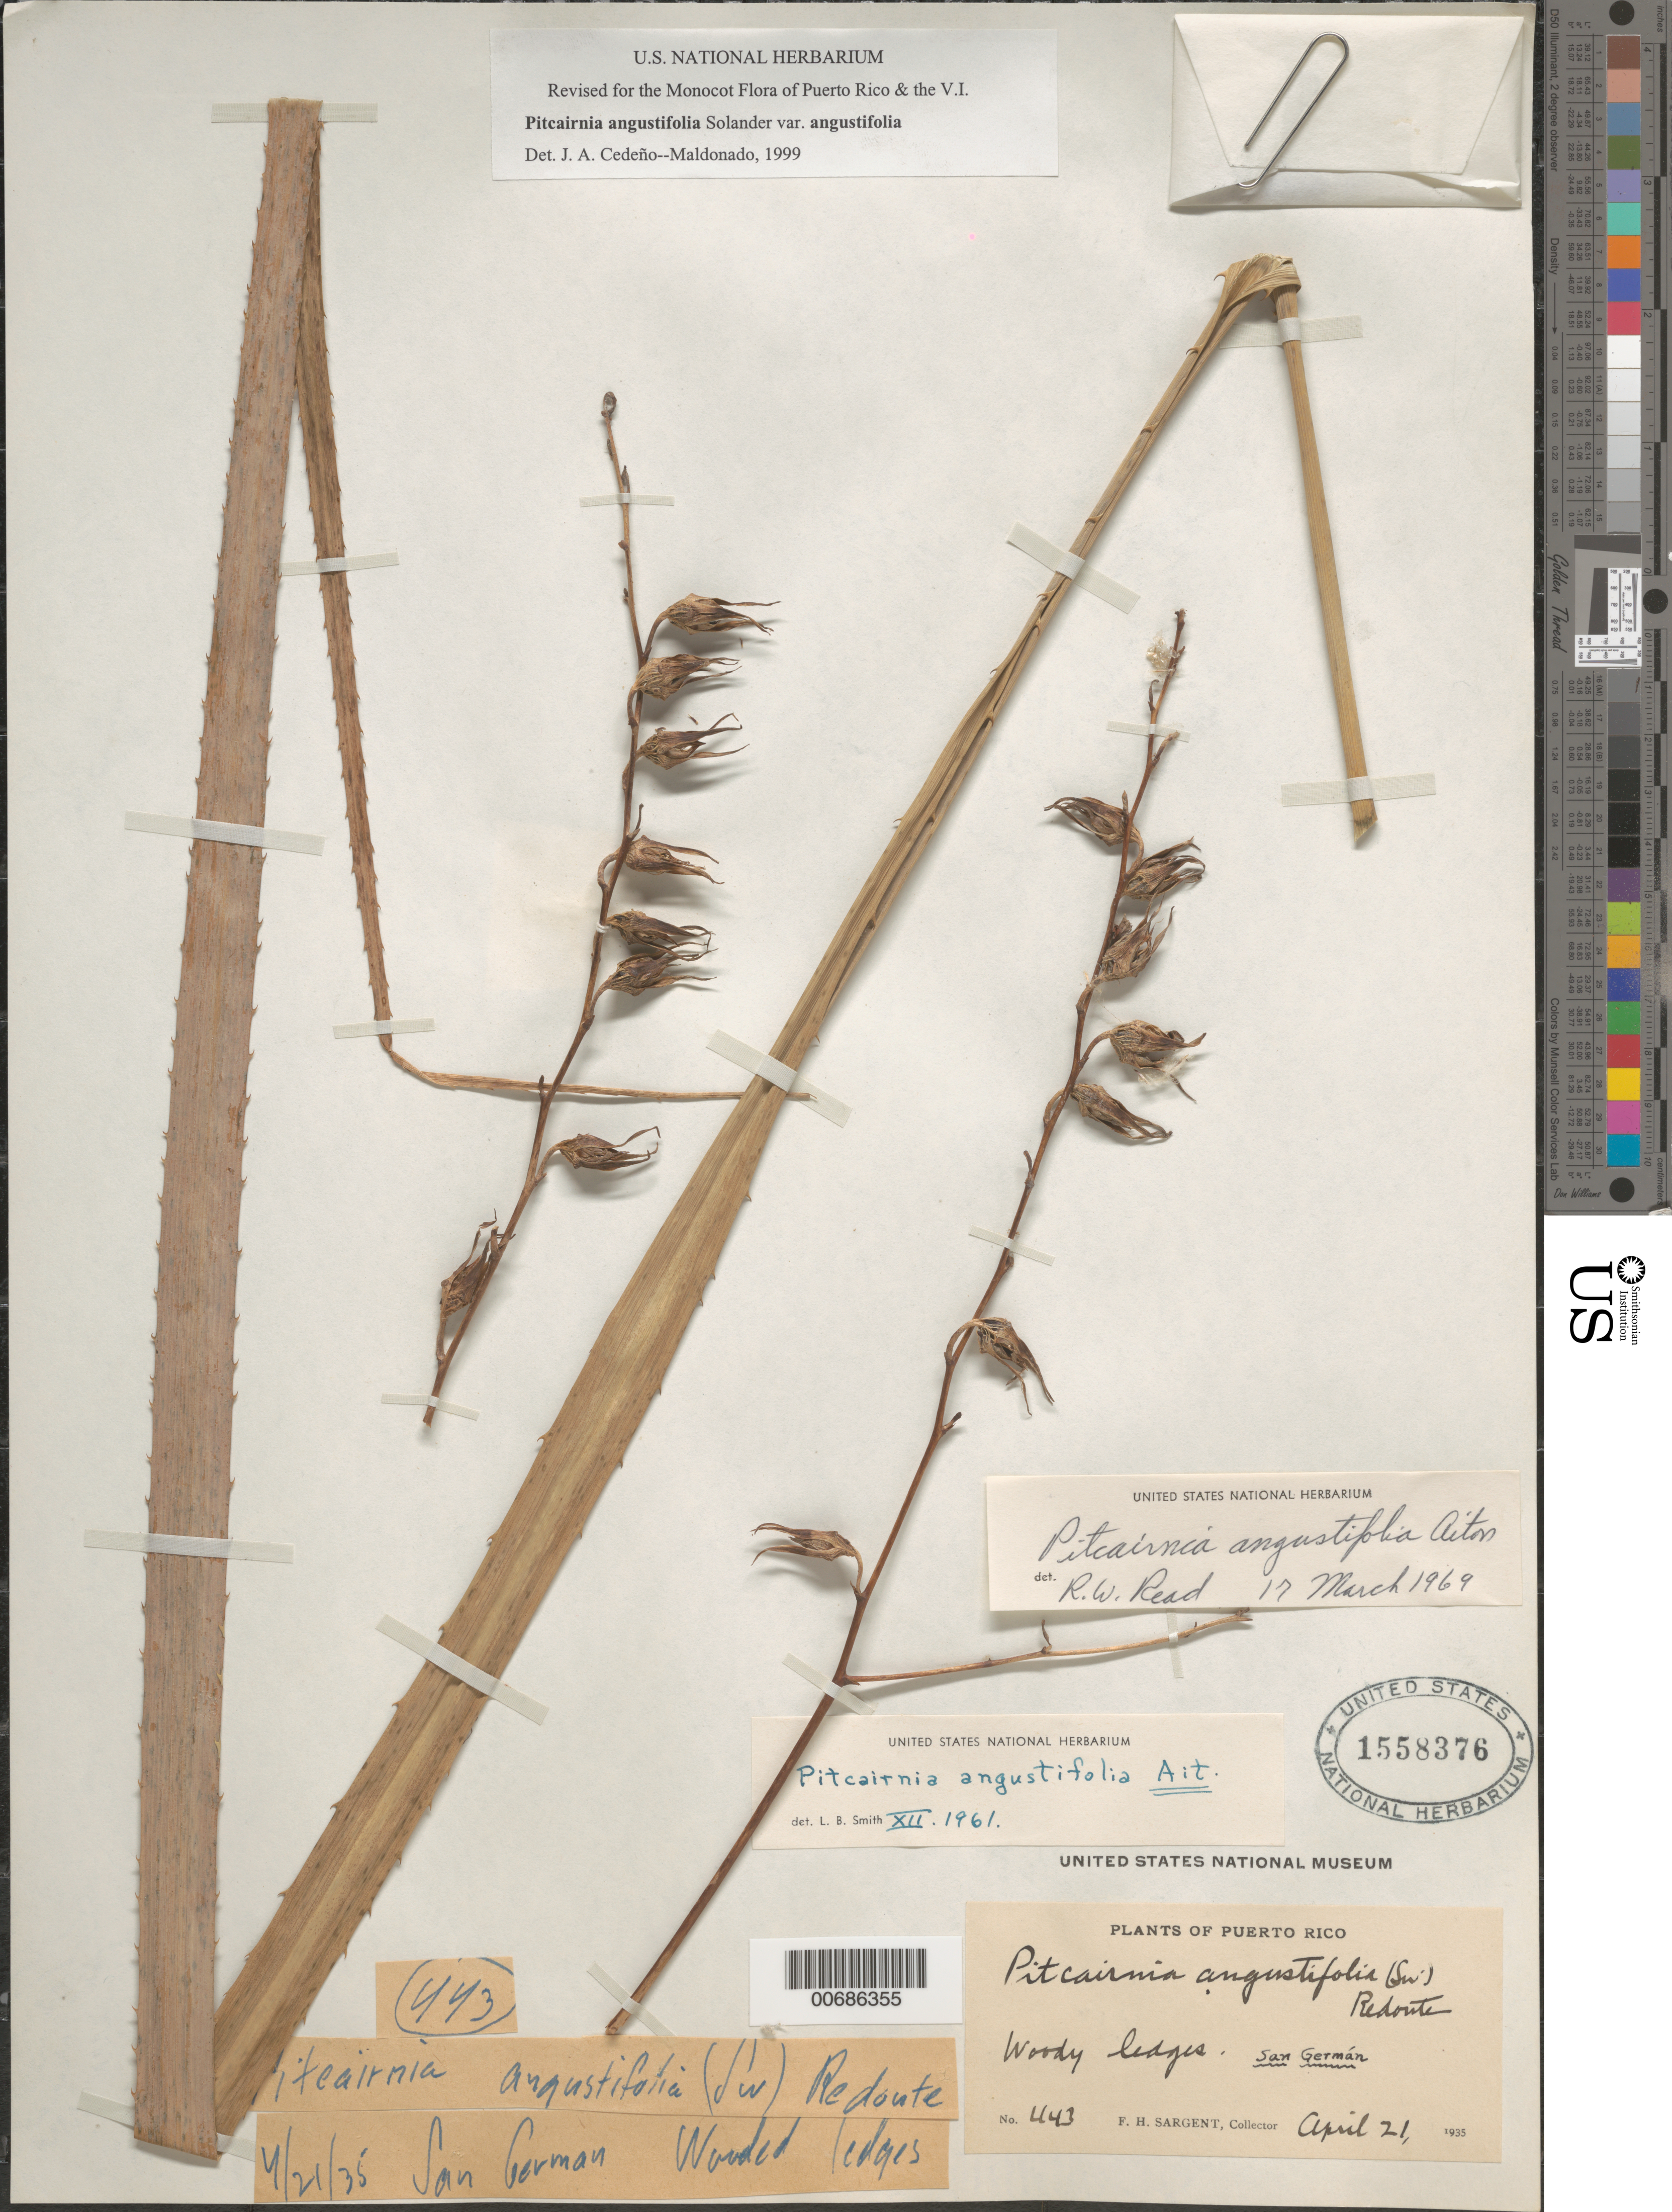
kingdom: Plantae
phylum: Tracheophyta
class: Liliopsida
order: Poales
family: Bromeliaceae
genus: Pitcairnia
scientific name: Pitcairnia angustifolia var. angustifolia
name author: Sol. ex Aiton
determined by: Cedeño-Maldonado, J. A.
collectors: F. H. Sargent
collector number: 443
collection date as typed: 21 Apr 1935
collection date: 1935-04-21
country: Puerto Rico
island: Greater Antilles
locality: San Germán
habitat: woody ledges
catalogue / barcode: US 1558376